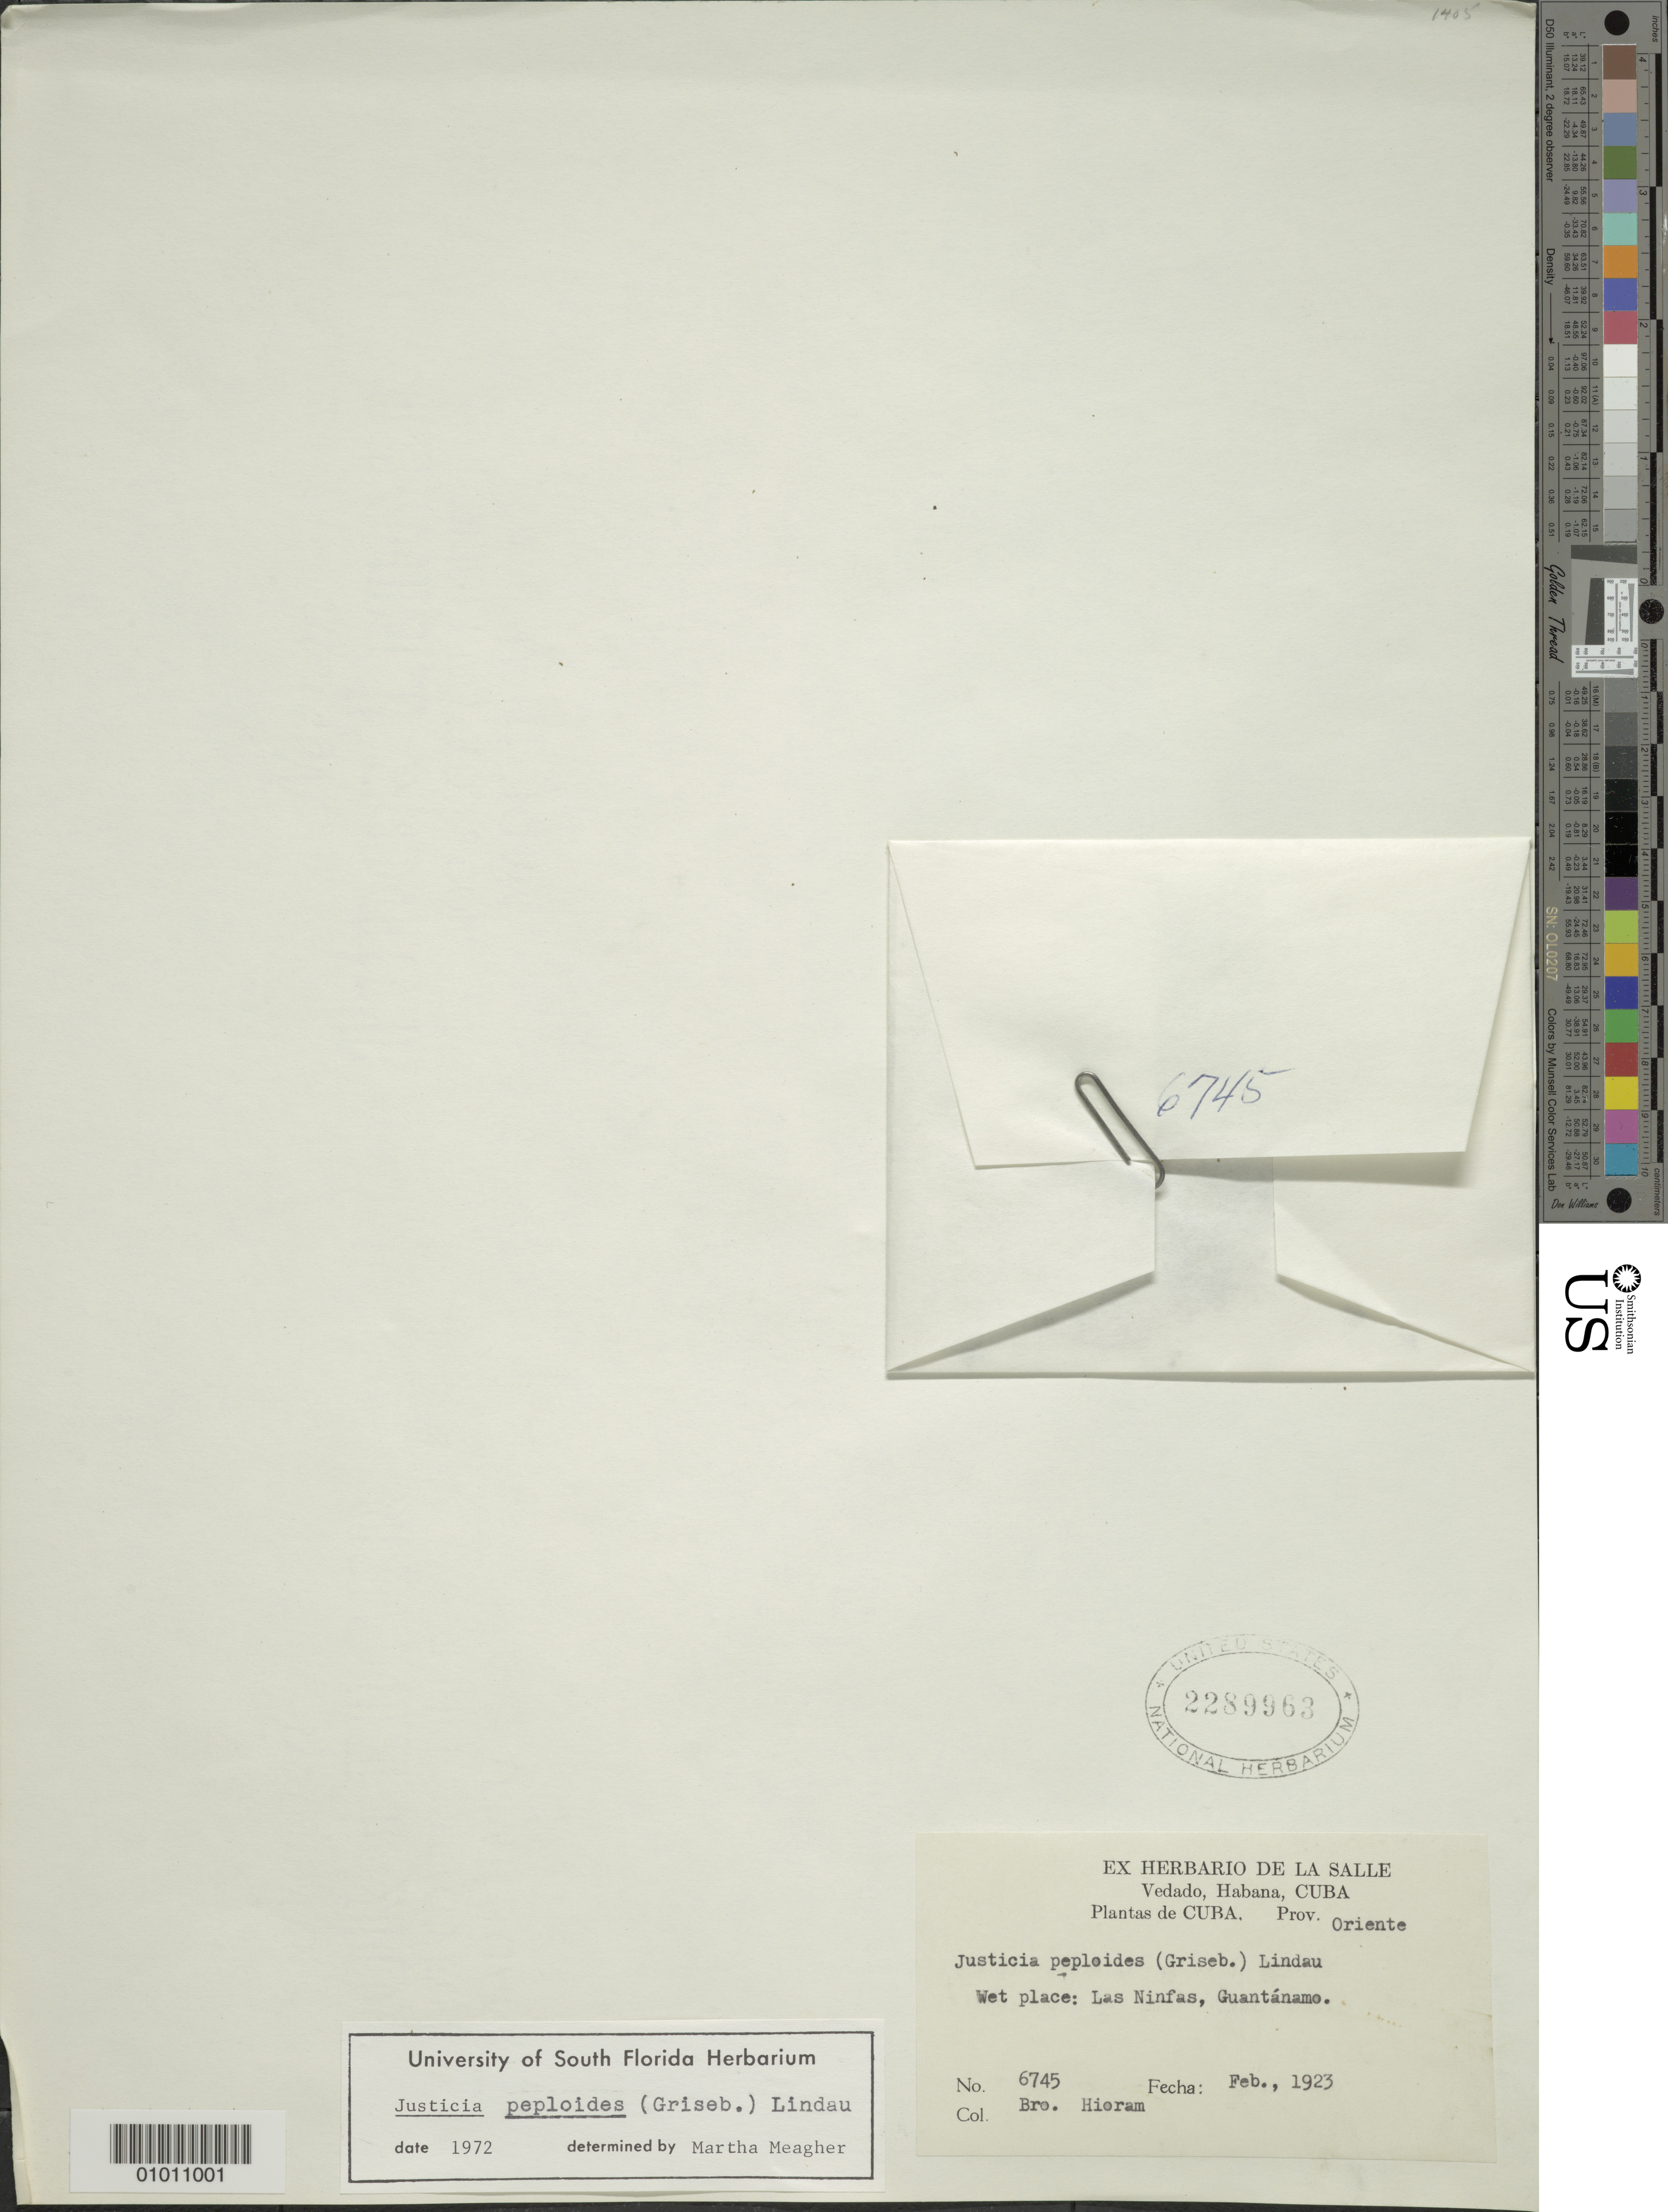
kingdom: Plantae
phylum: Tracheophyta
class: Magnoliopsida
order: Lamiales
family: Acanthaceae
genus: Justicia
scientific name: Justicia pectoralis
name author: Jacq.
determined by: Meagher, M.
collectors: Bro. Hioram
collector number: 6745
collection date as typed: Feb 1923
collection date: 1923-02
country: Cuba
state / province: Guantanamo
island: Cuba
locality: Las Ninfas, Guantánamo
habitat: Wet place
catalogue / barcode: US 2289963